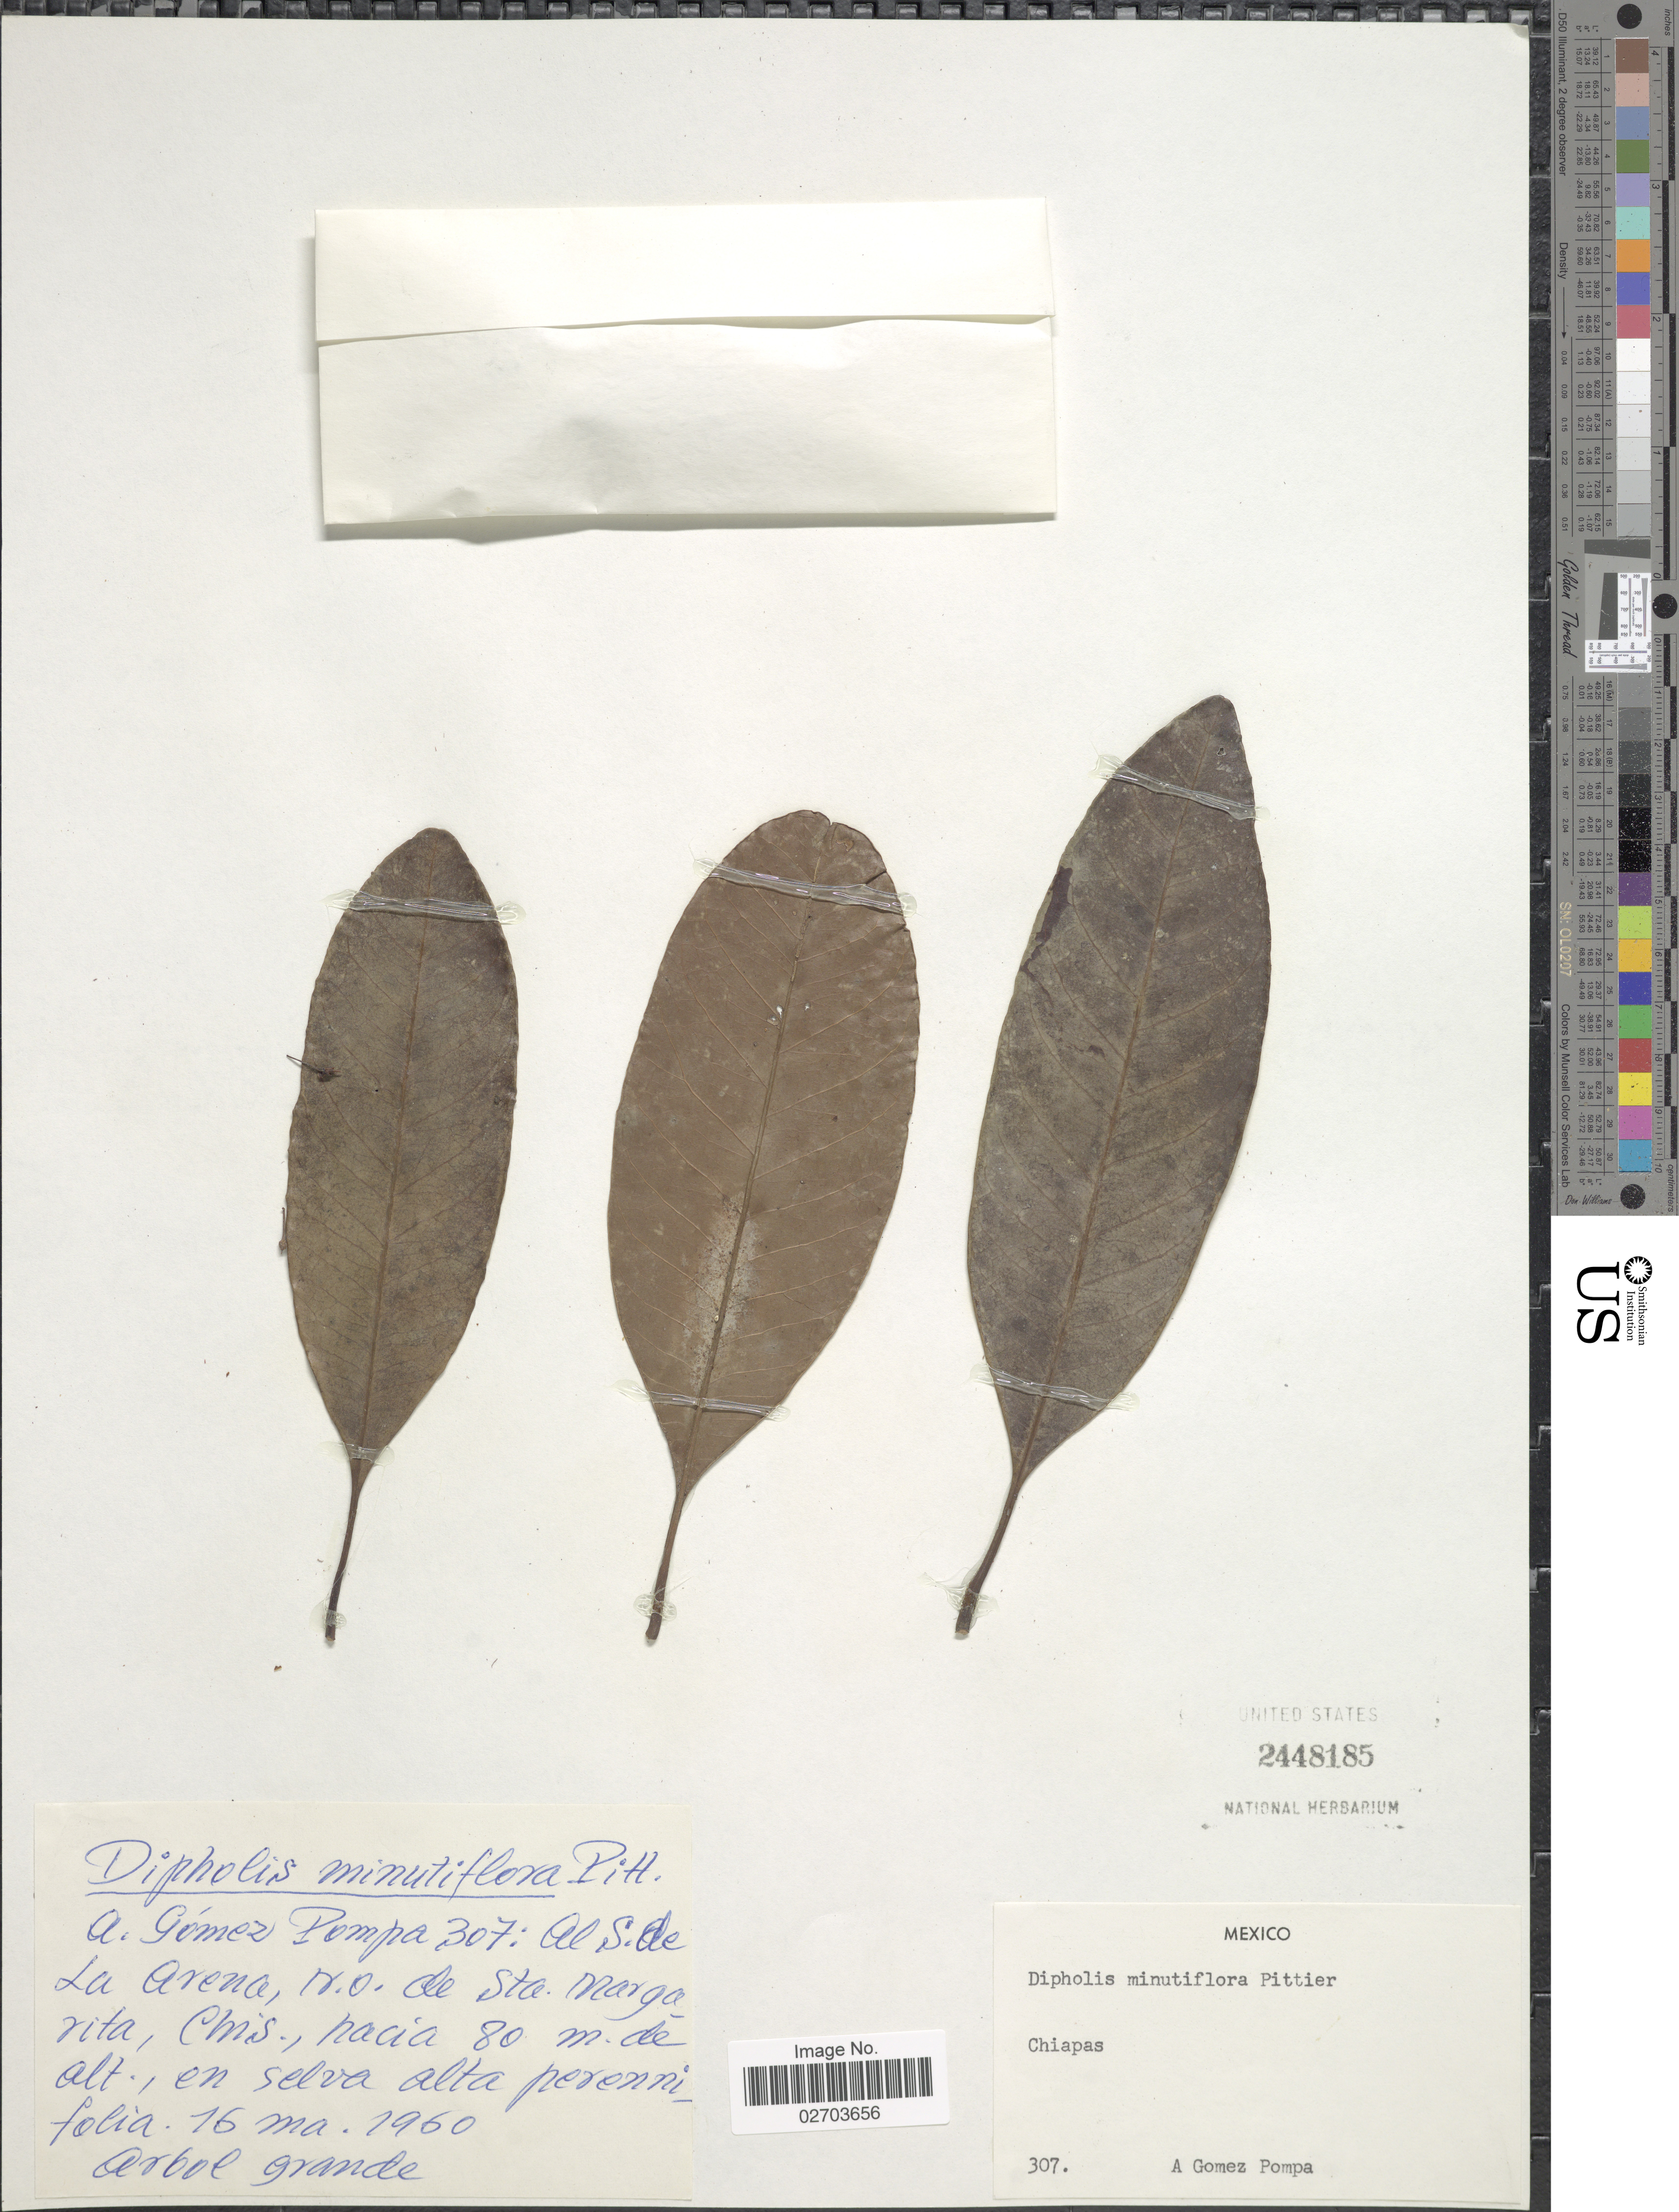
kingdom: Plantae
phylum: Tracheophyta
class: Magnoliopsida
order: Ericales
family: Sapotaceae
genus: Sideroxylon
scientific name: Sideroxylon portoricense subsp. minutiflorum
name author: (Pittier) T.D. Penn.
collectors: A. Gómez Pompa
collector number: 307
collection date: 1960-03-16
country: Mexico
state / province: Chiapas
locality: Al S. de la Arena, N.O. de Sta. Margarita.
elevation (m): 80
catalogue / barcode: US 2448185